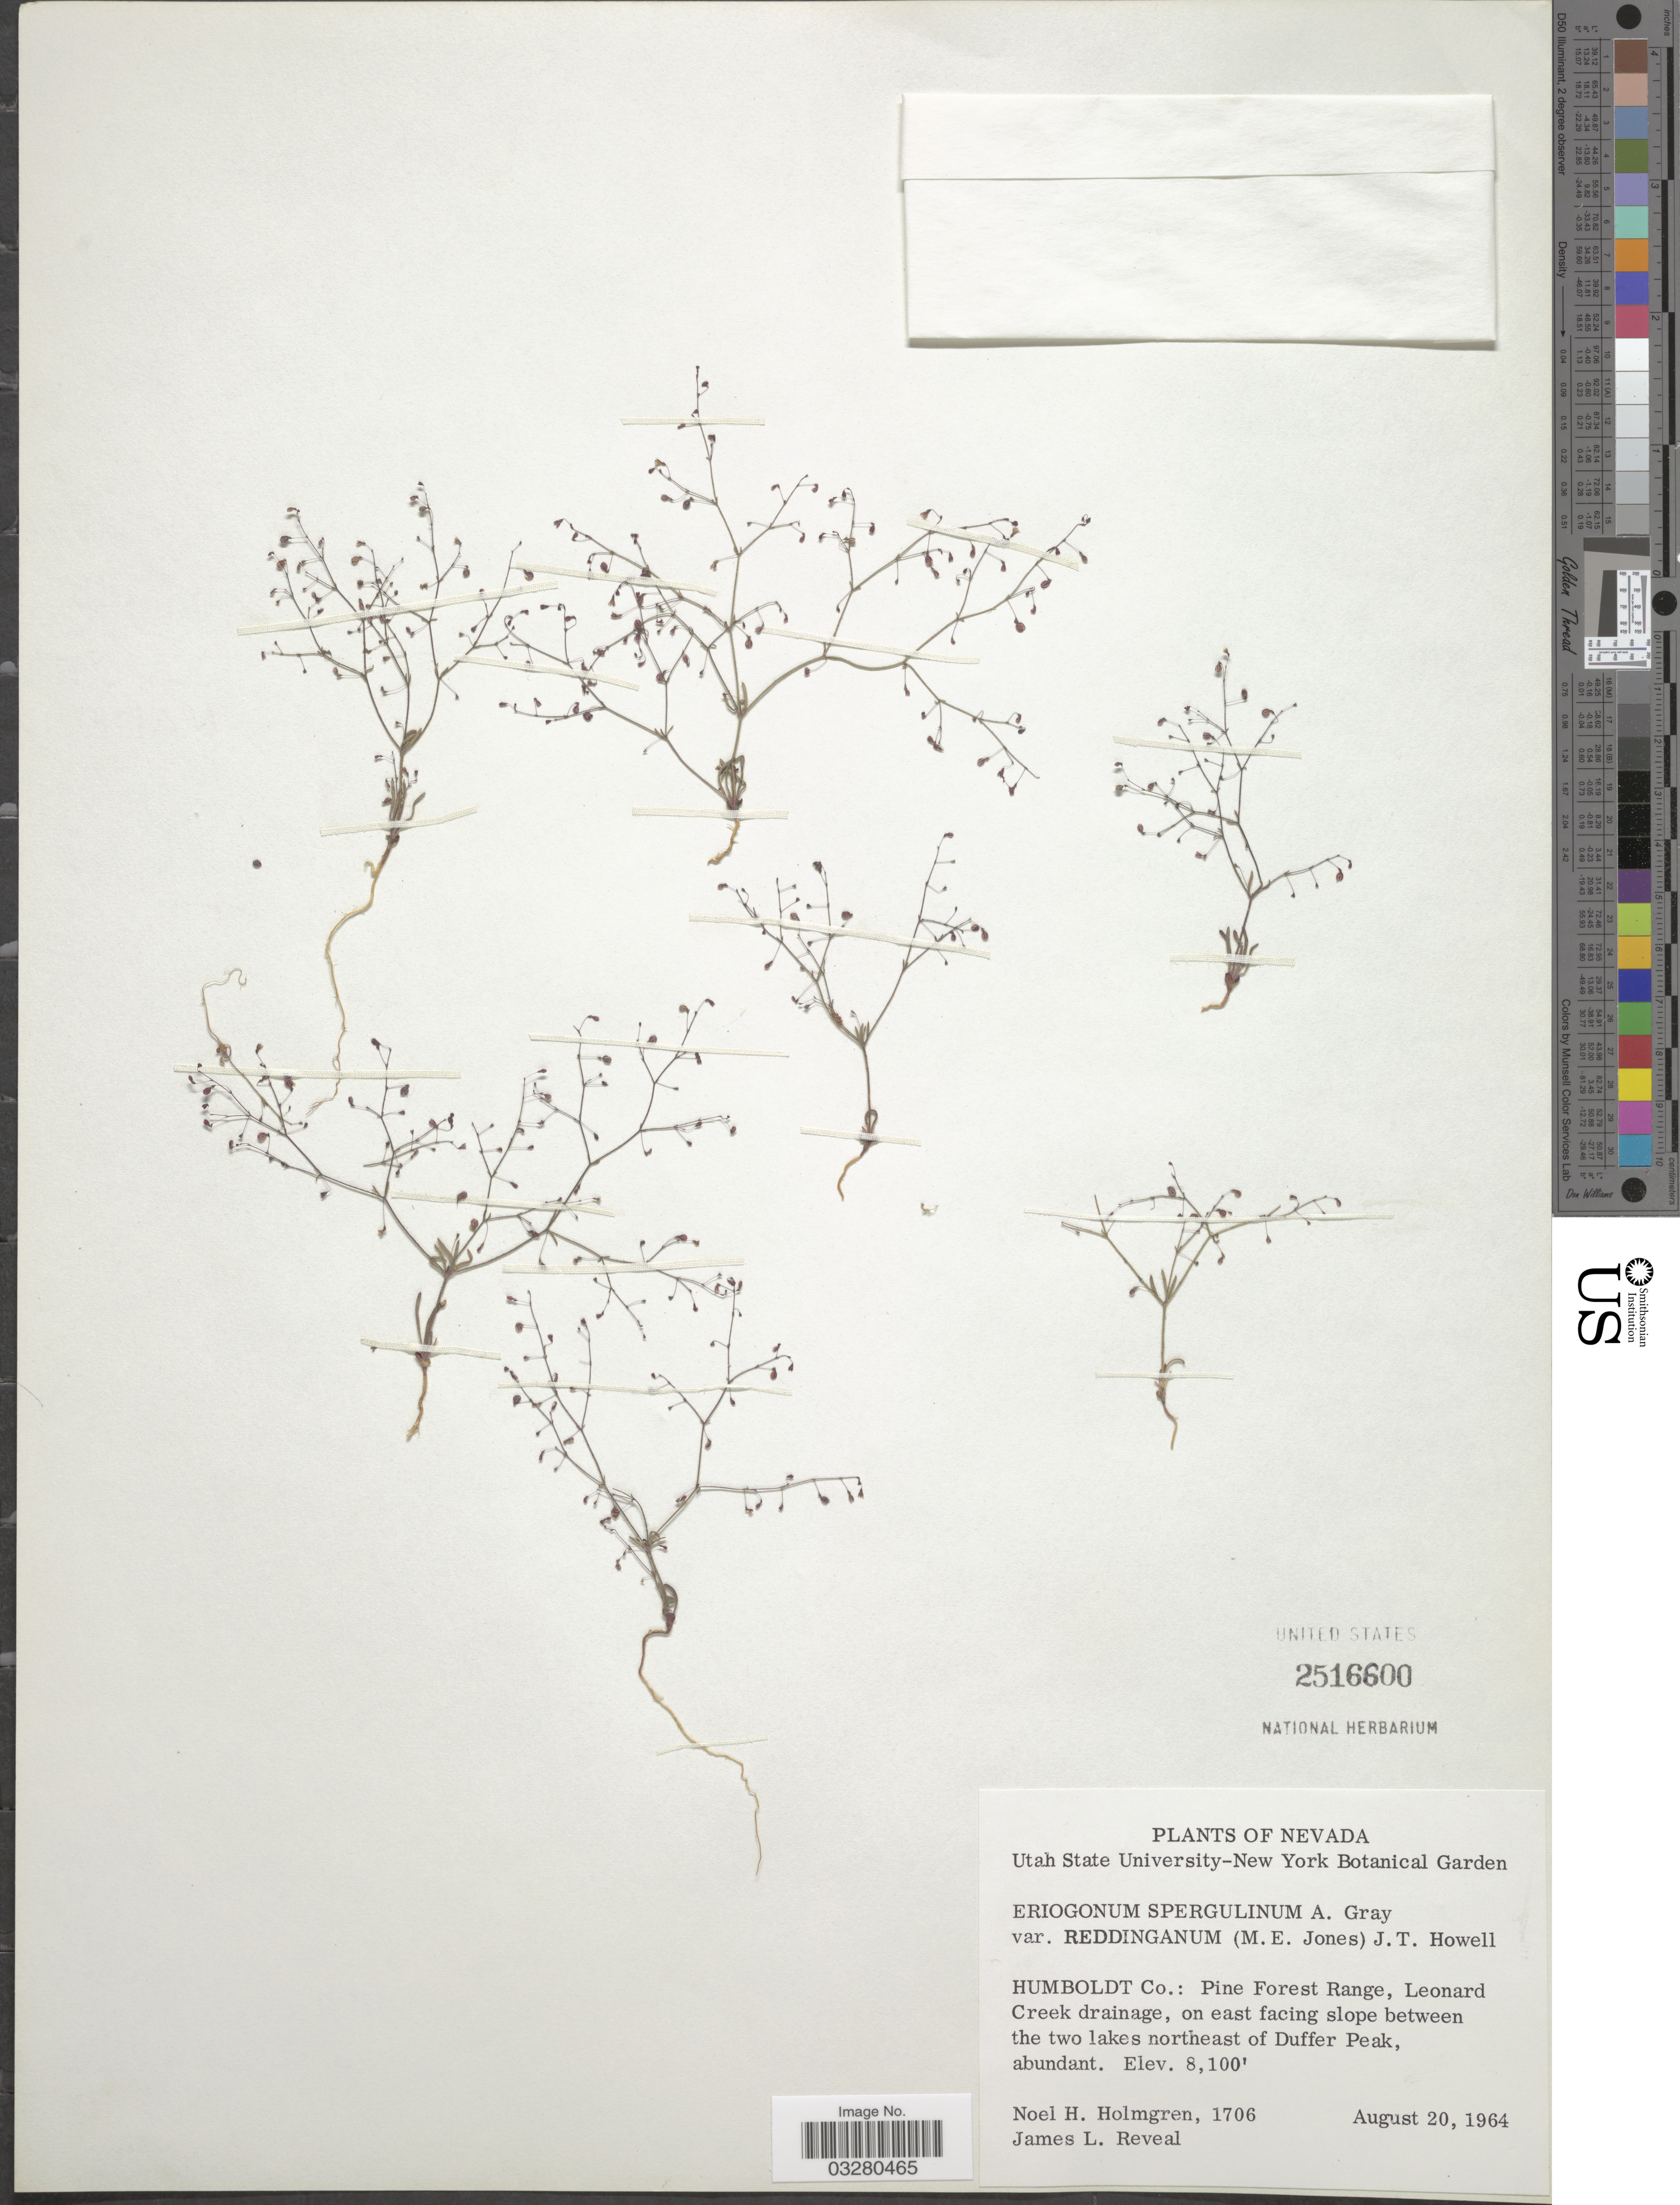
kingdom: Plantae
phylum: Tracheophyta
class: Magnoliopsida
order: Caryophyllales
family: Polygonaceae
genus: Eriogonum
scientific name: Eriogonum spergulinum var. spergulinum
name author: A. Gray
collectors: N. H. Holmgren & J. L. Reveal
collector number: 1706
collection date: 1964-08-20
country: United States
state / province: Nevada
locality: Humboldt Co.: Pine Forest Range, Leonard Creek drainage, on east facing slope between the two lakes northeast of Duffer Peak.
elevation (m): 2469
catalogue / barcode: US 2516600